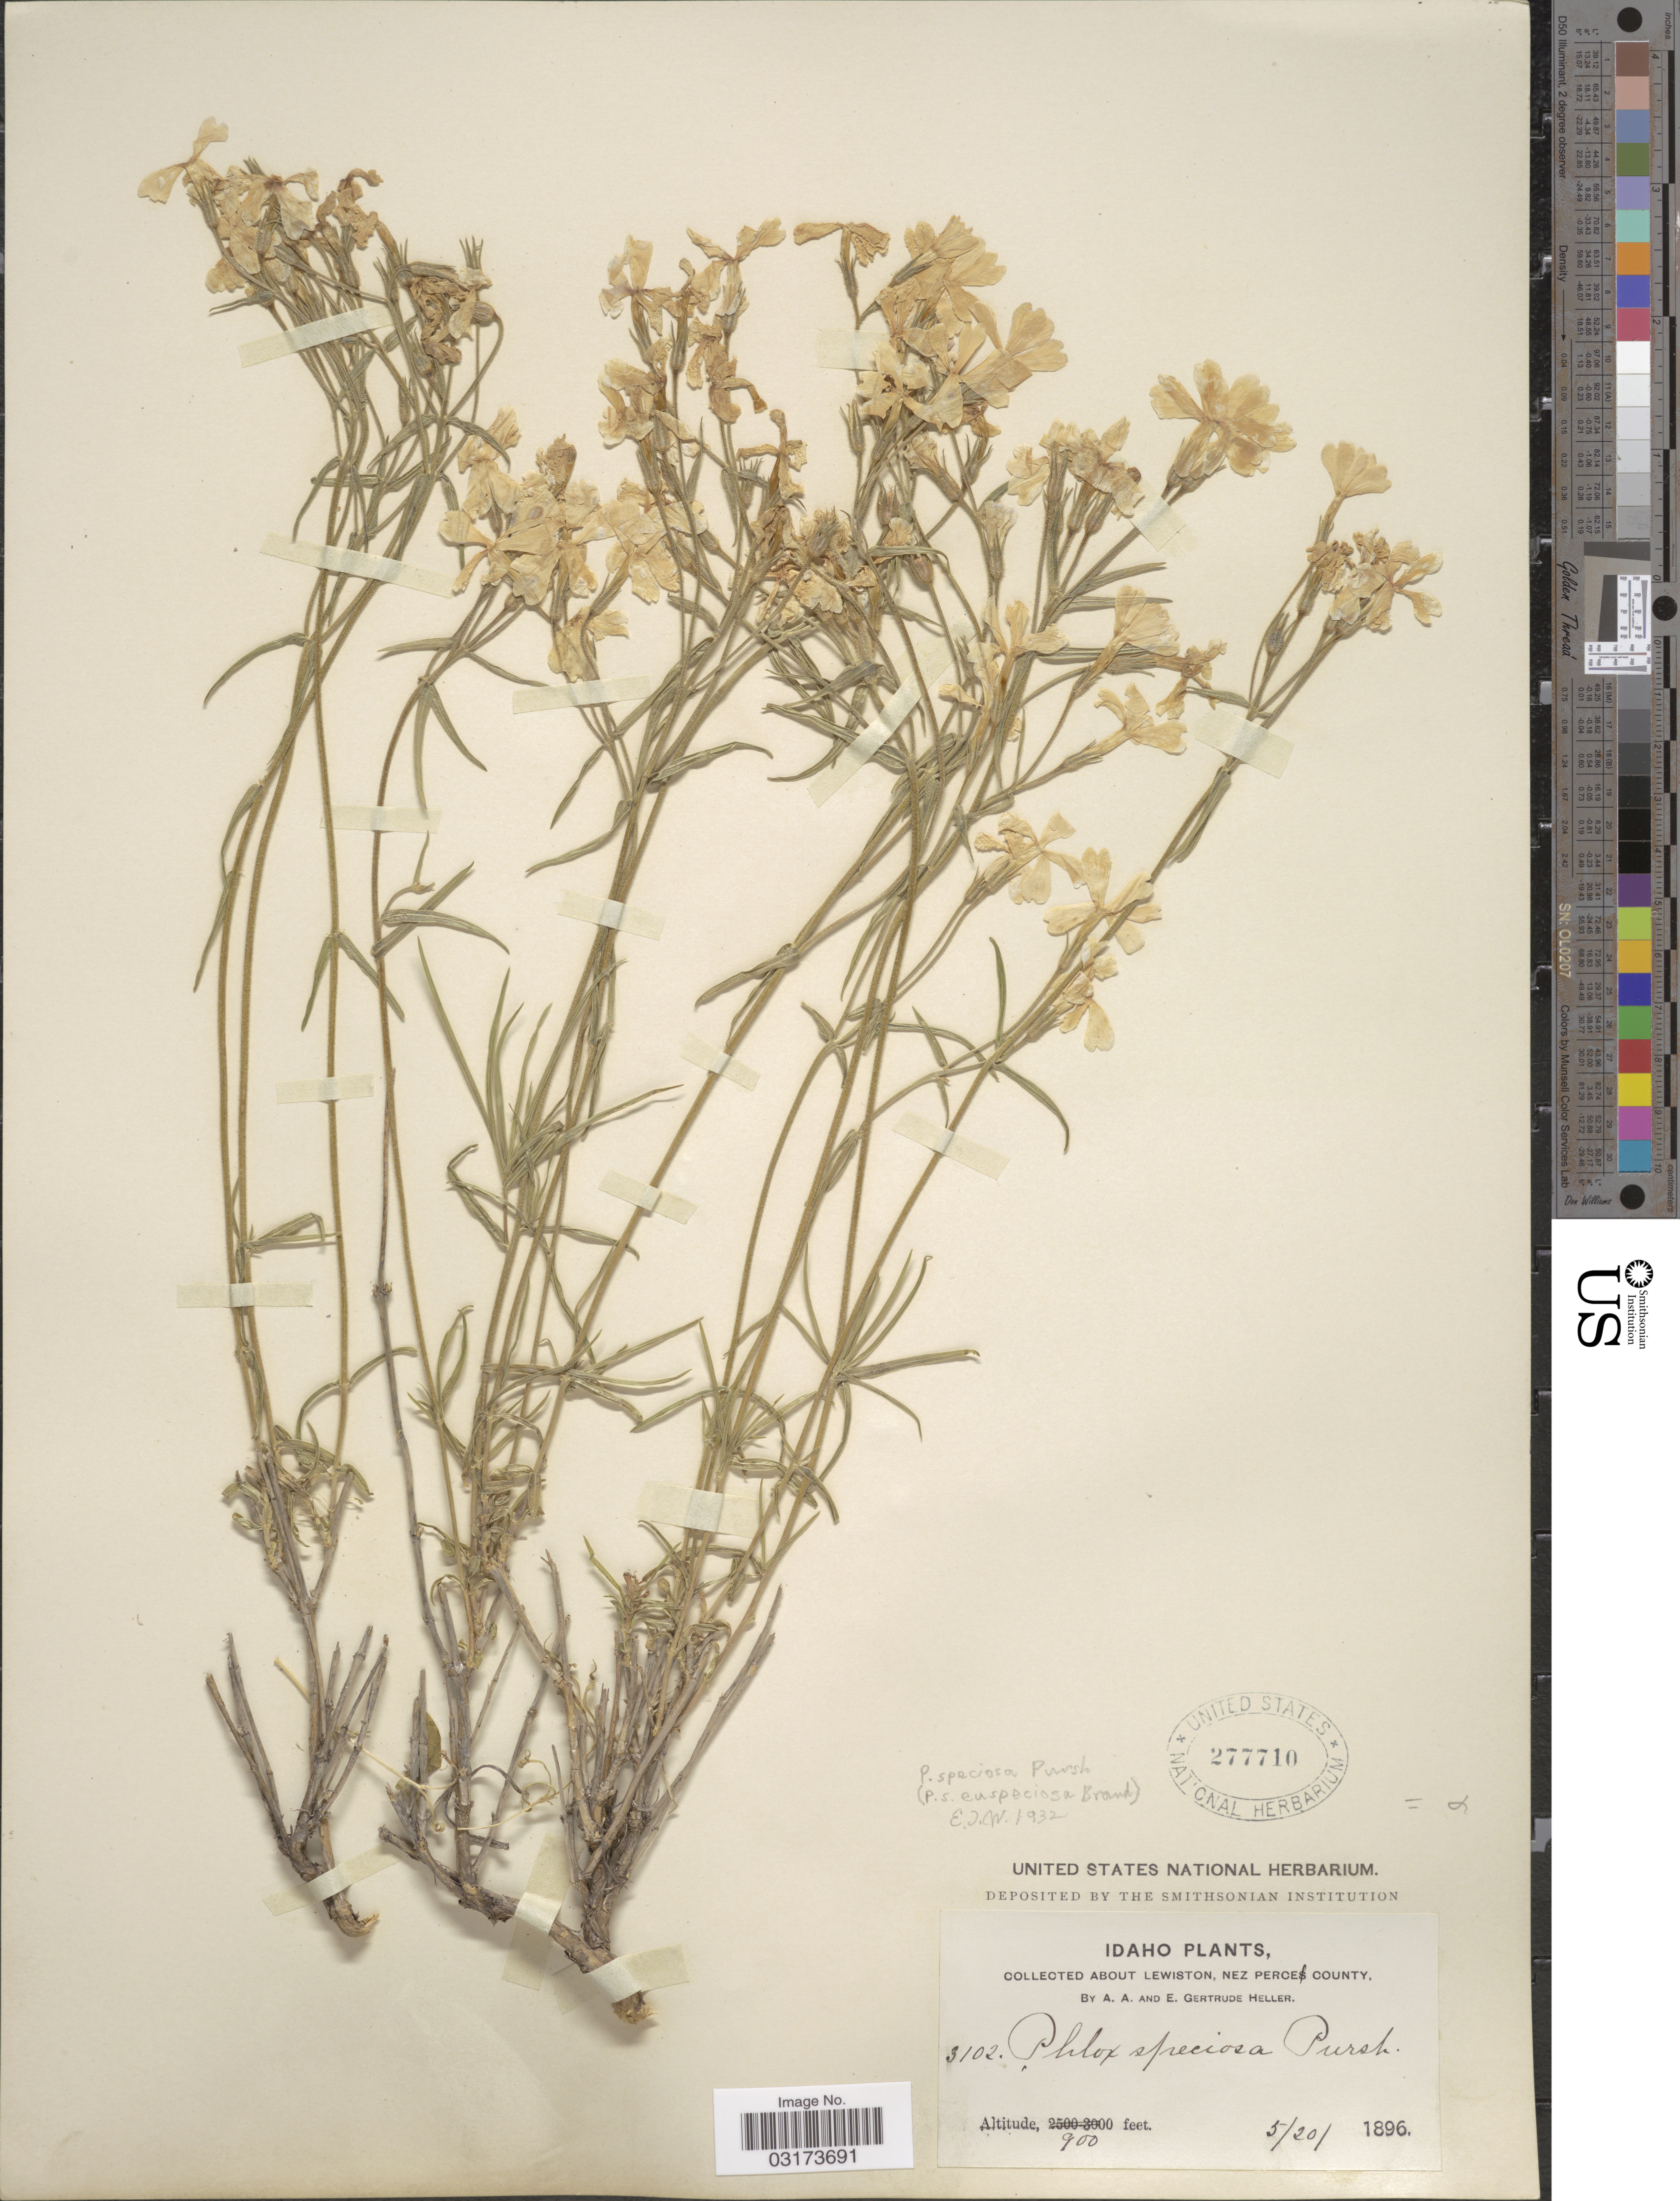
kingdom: Plantae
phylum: Tracheophyta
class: Magnoliopsida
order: Ericales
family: Polemoniaceae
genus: Phlox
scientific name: Phlox speciosa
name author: Pursh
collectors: A. A. Heller & E. Gertrude Heller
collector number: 3102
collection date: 1896-05-20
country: United States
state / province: Idaho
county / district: Nez Perce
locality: About Lewiston.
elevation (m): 274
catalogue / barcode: US 277710